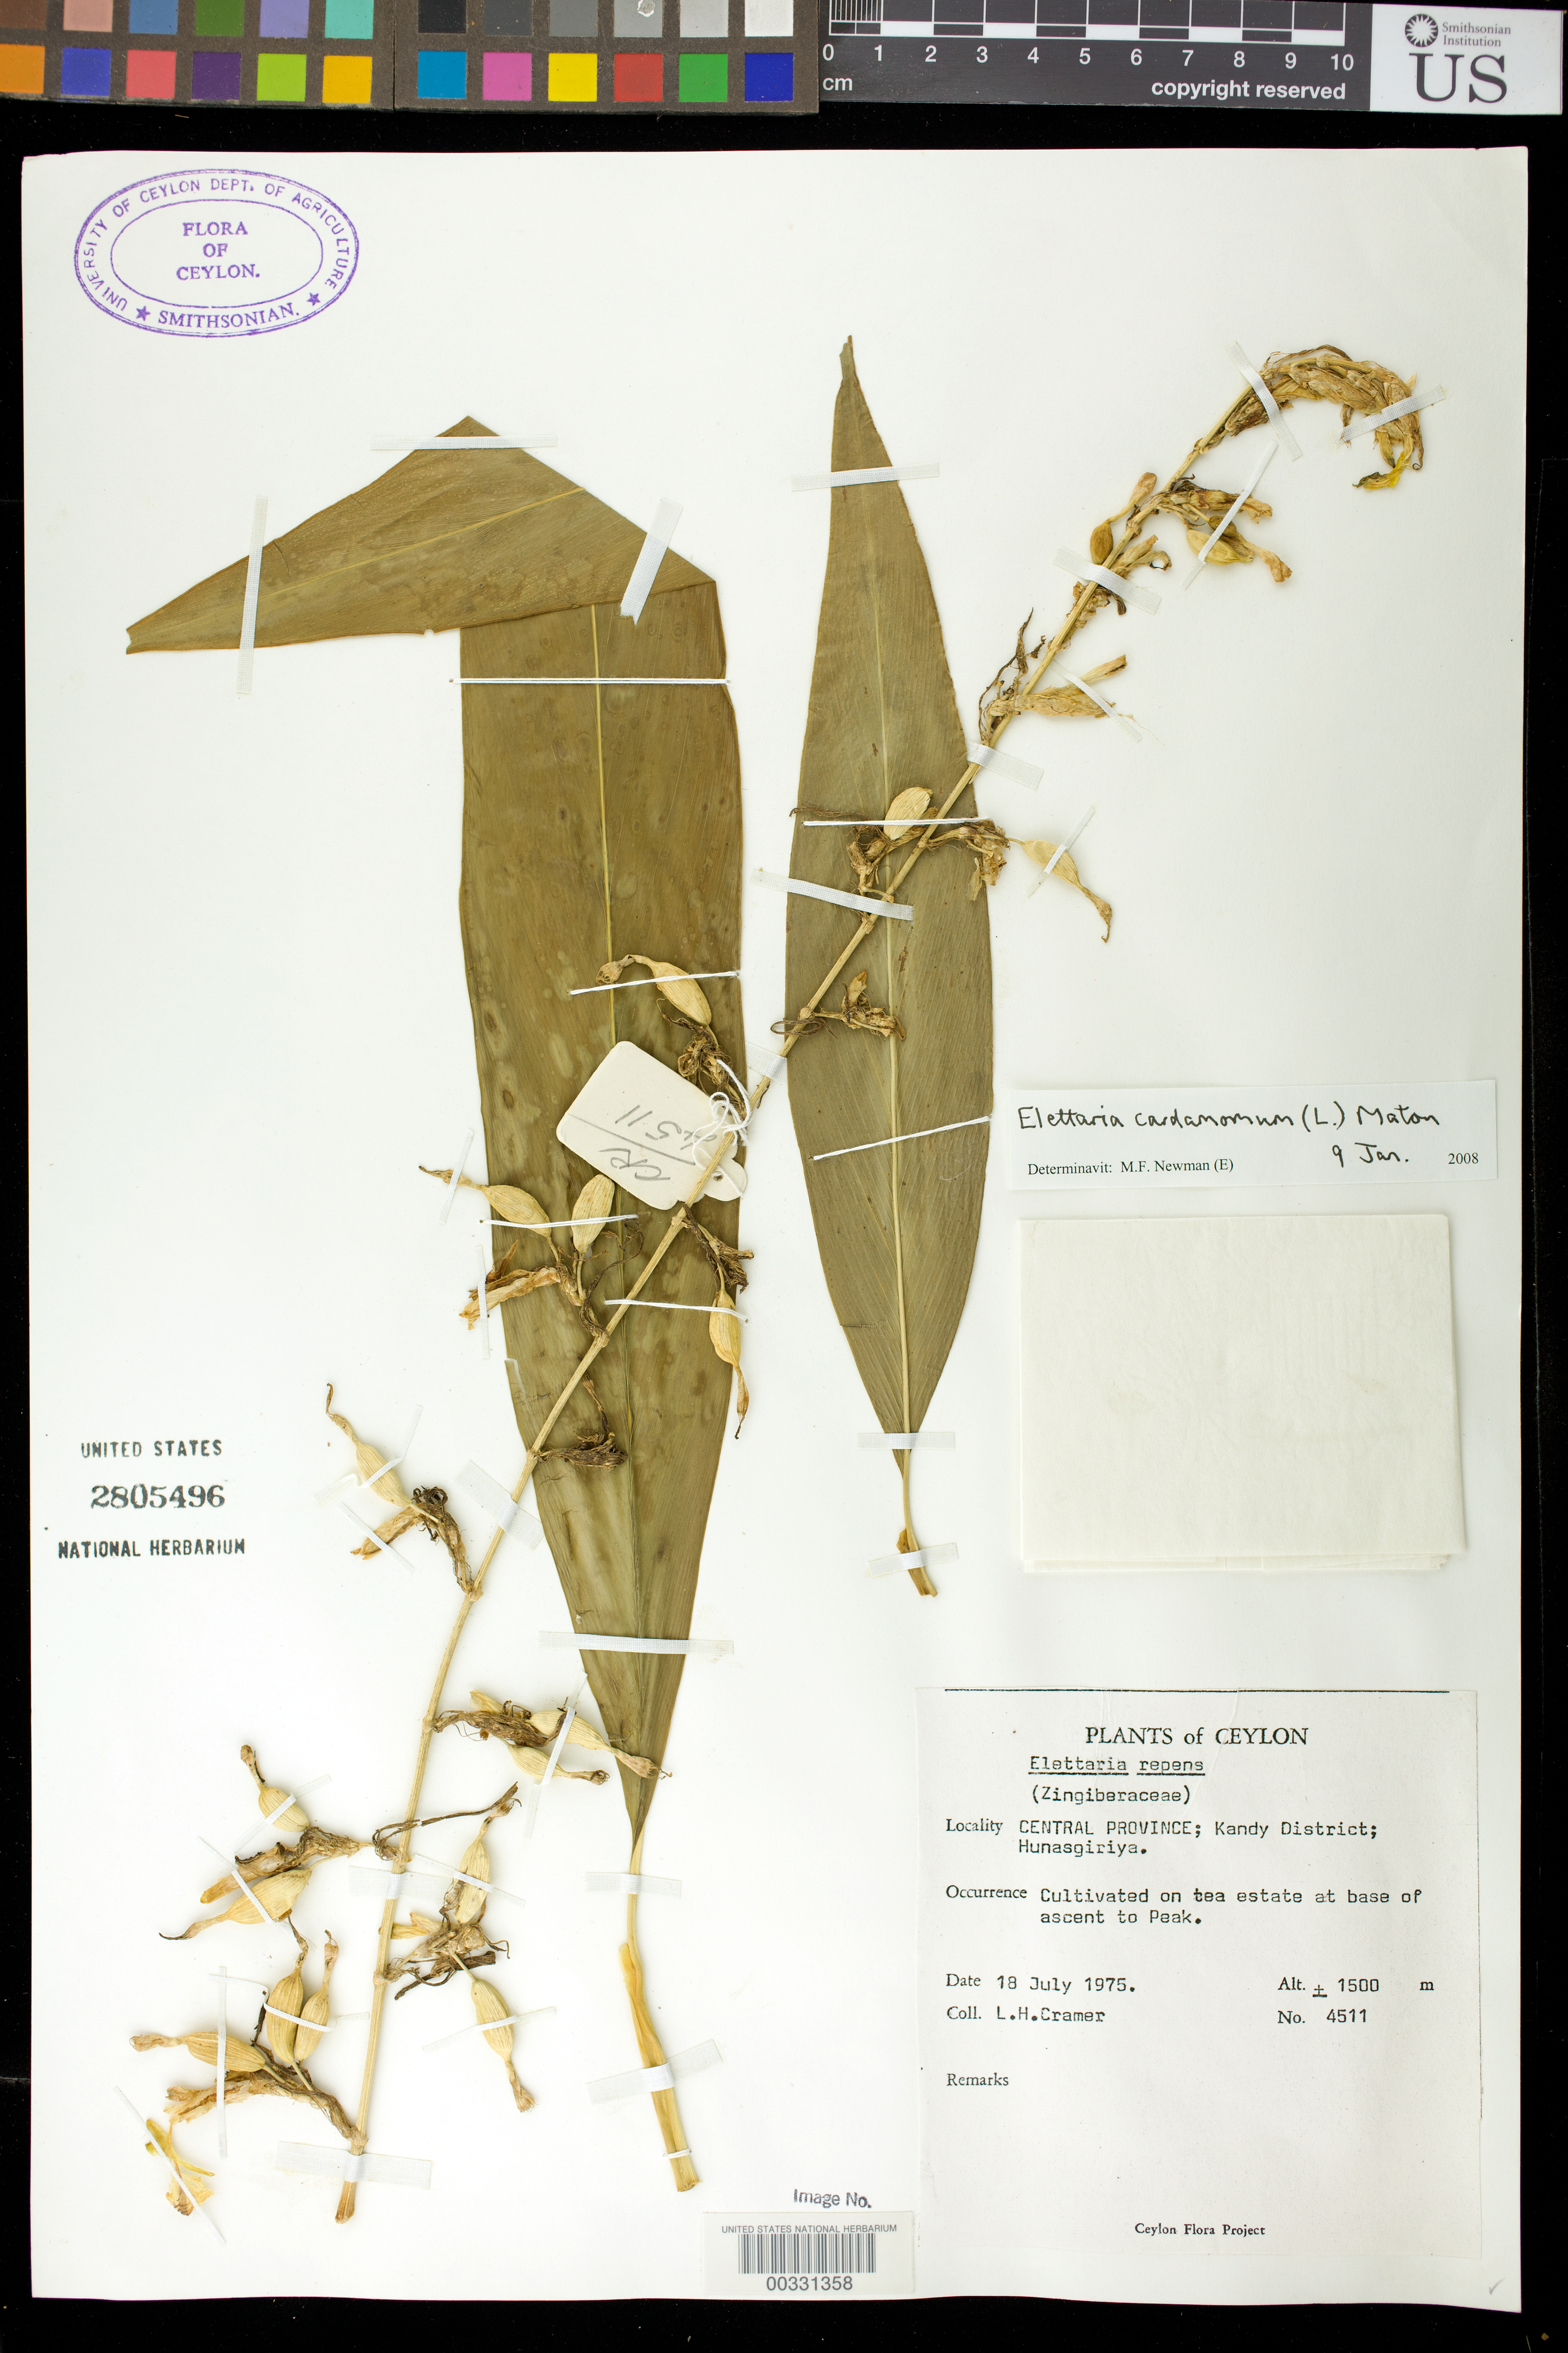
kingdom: Plantae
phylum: Tracheophyta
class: Liliopsida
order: Zingiberales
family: Zingiberaceae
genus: Elettaria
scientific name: Elettaria cardamomum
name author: (L.) Maton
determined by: Newman, M. F.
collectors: L. H. Cramer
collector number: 4511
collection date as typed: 18 Jul 1975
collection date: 1975-07-18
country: Sri Lanka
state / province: Central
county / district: Kandy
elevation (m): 1500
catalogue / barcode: US 2805496